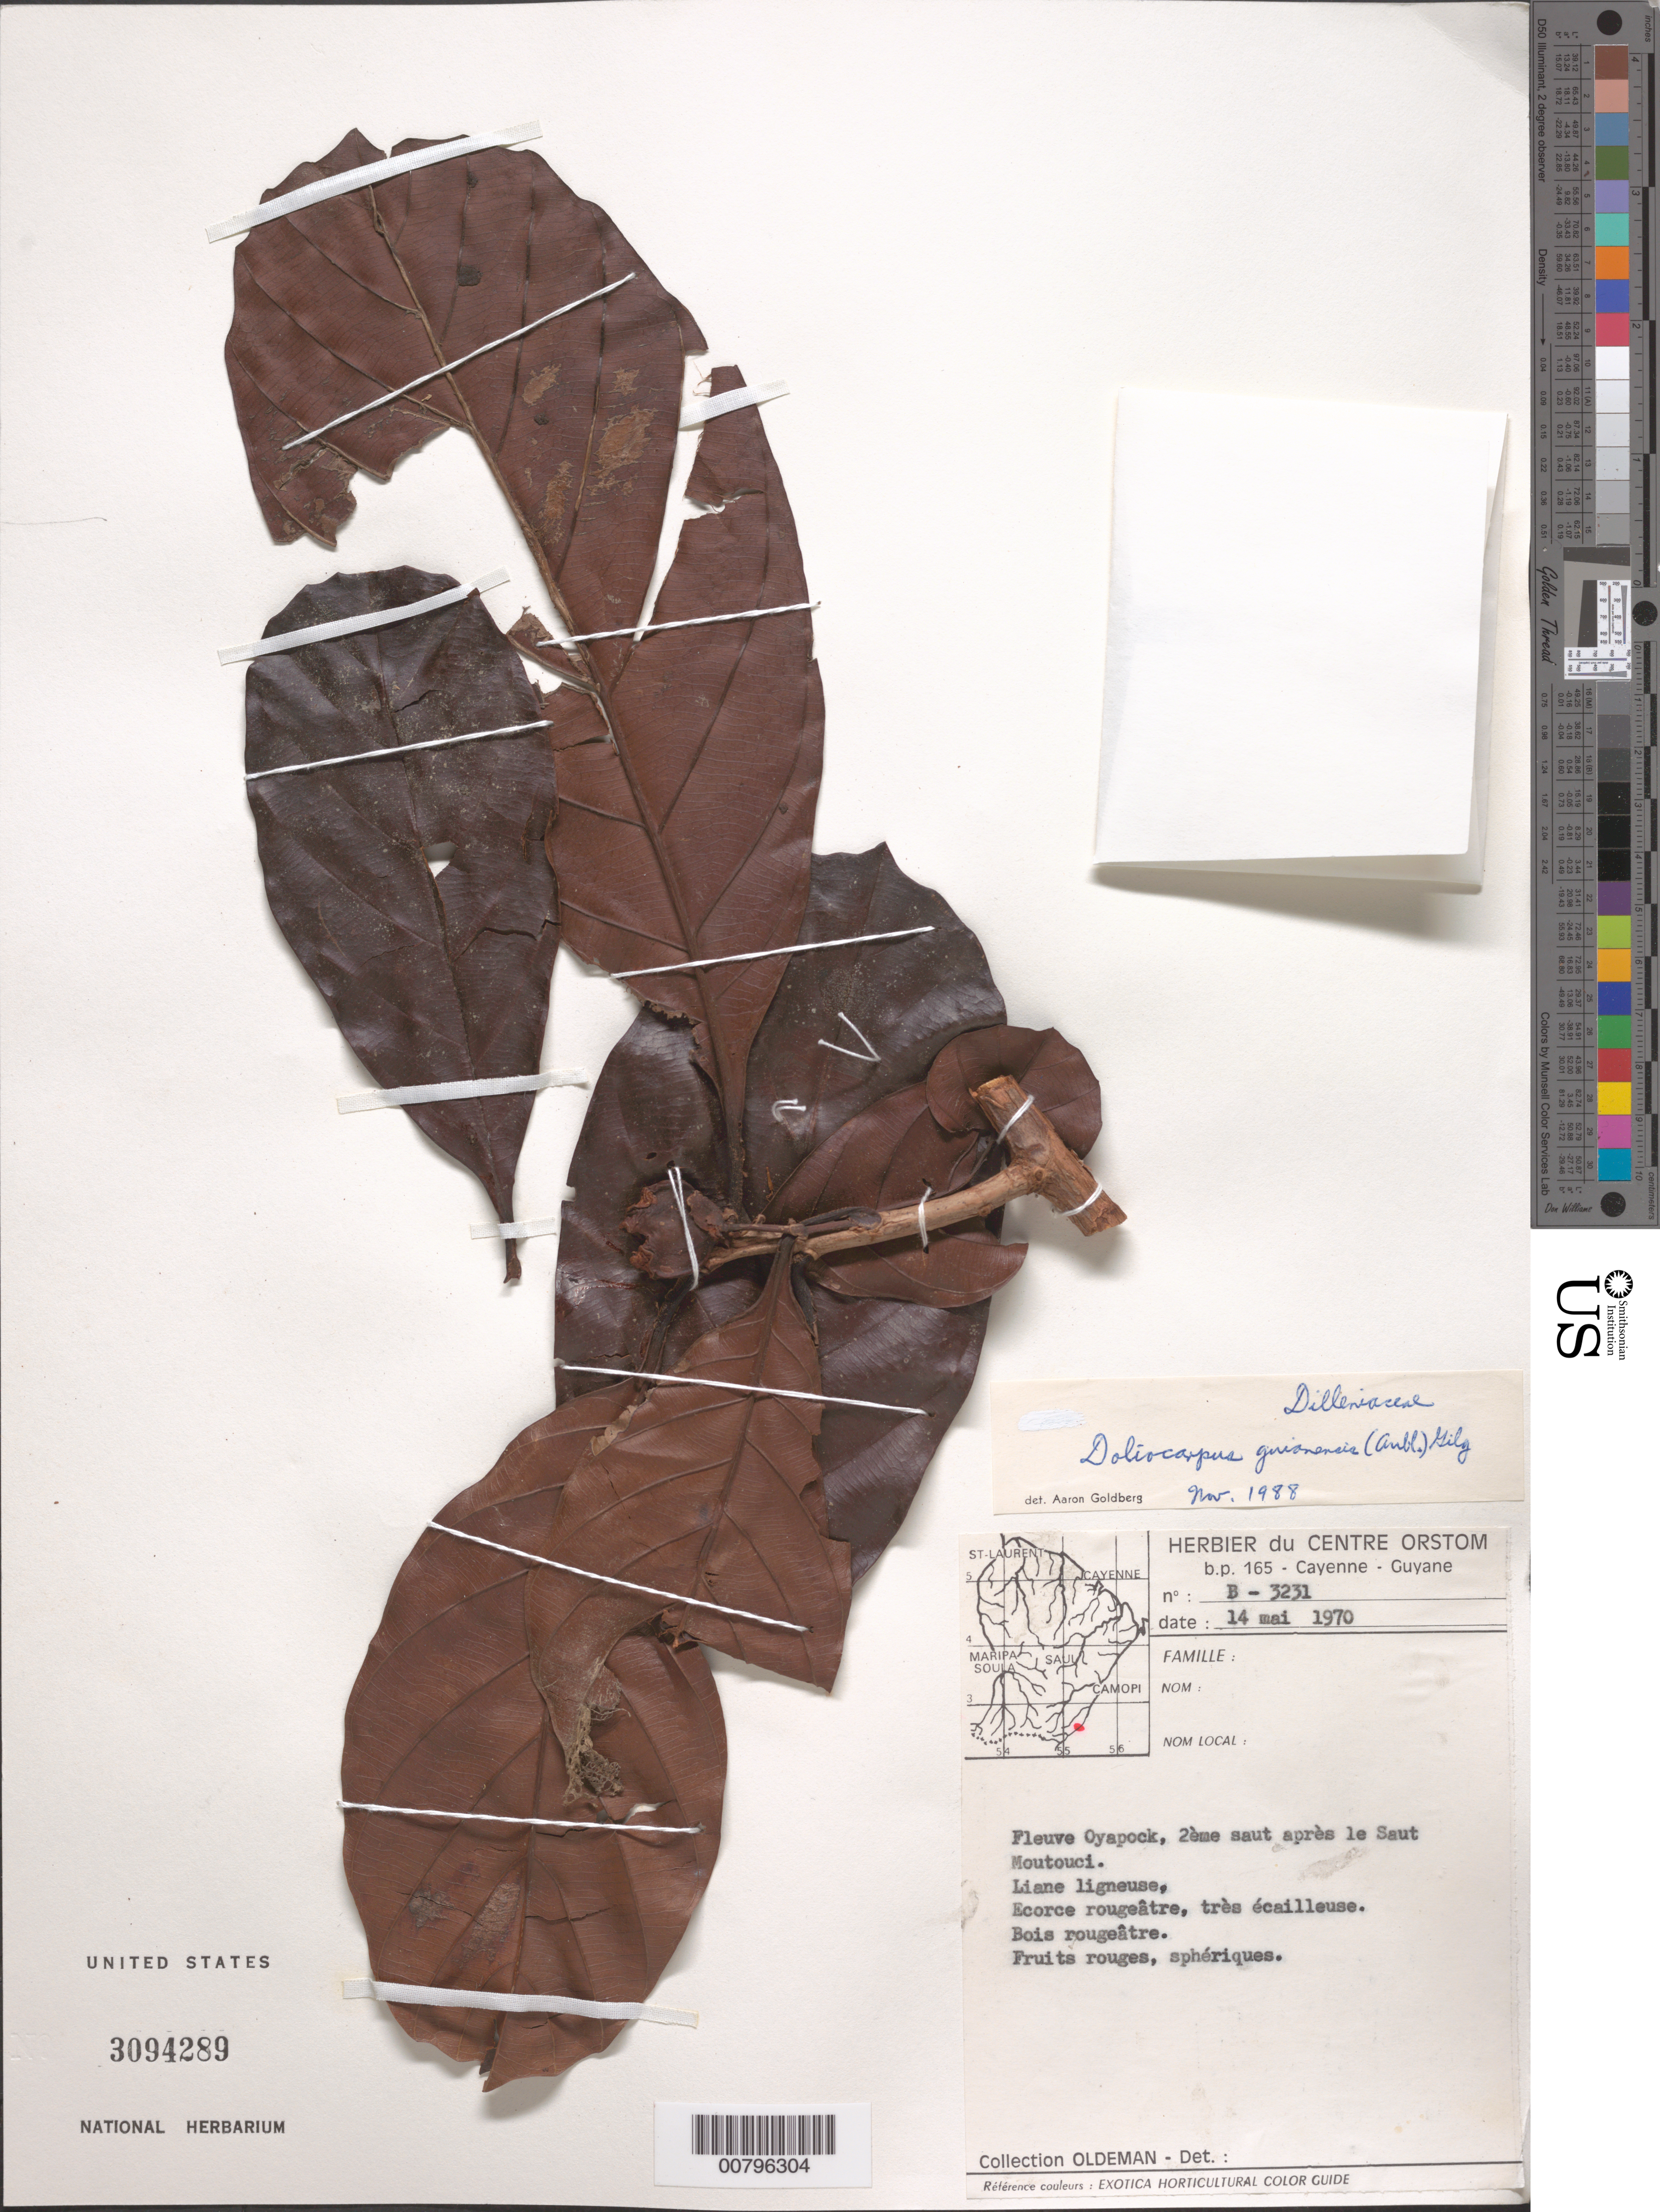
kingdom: Plantae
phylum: Tracheophyta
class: Magnoliopsida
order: Dilleniales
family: Dilleniaceae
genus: Doliocarpus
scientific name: Doliocarpus guianensis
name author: (Aubl.) Gilg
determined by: Goldberg, Aaron, (US), NMNH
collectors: R. Oldeman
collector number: B 3231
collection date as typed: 14-May-70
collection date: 1970-05-14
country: French Guiana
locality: Fleuve Oyapock, 2ème saut après le Saut Moutouci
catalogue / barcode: US 3094289